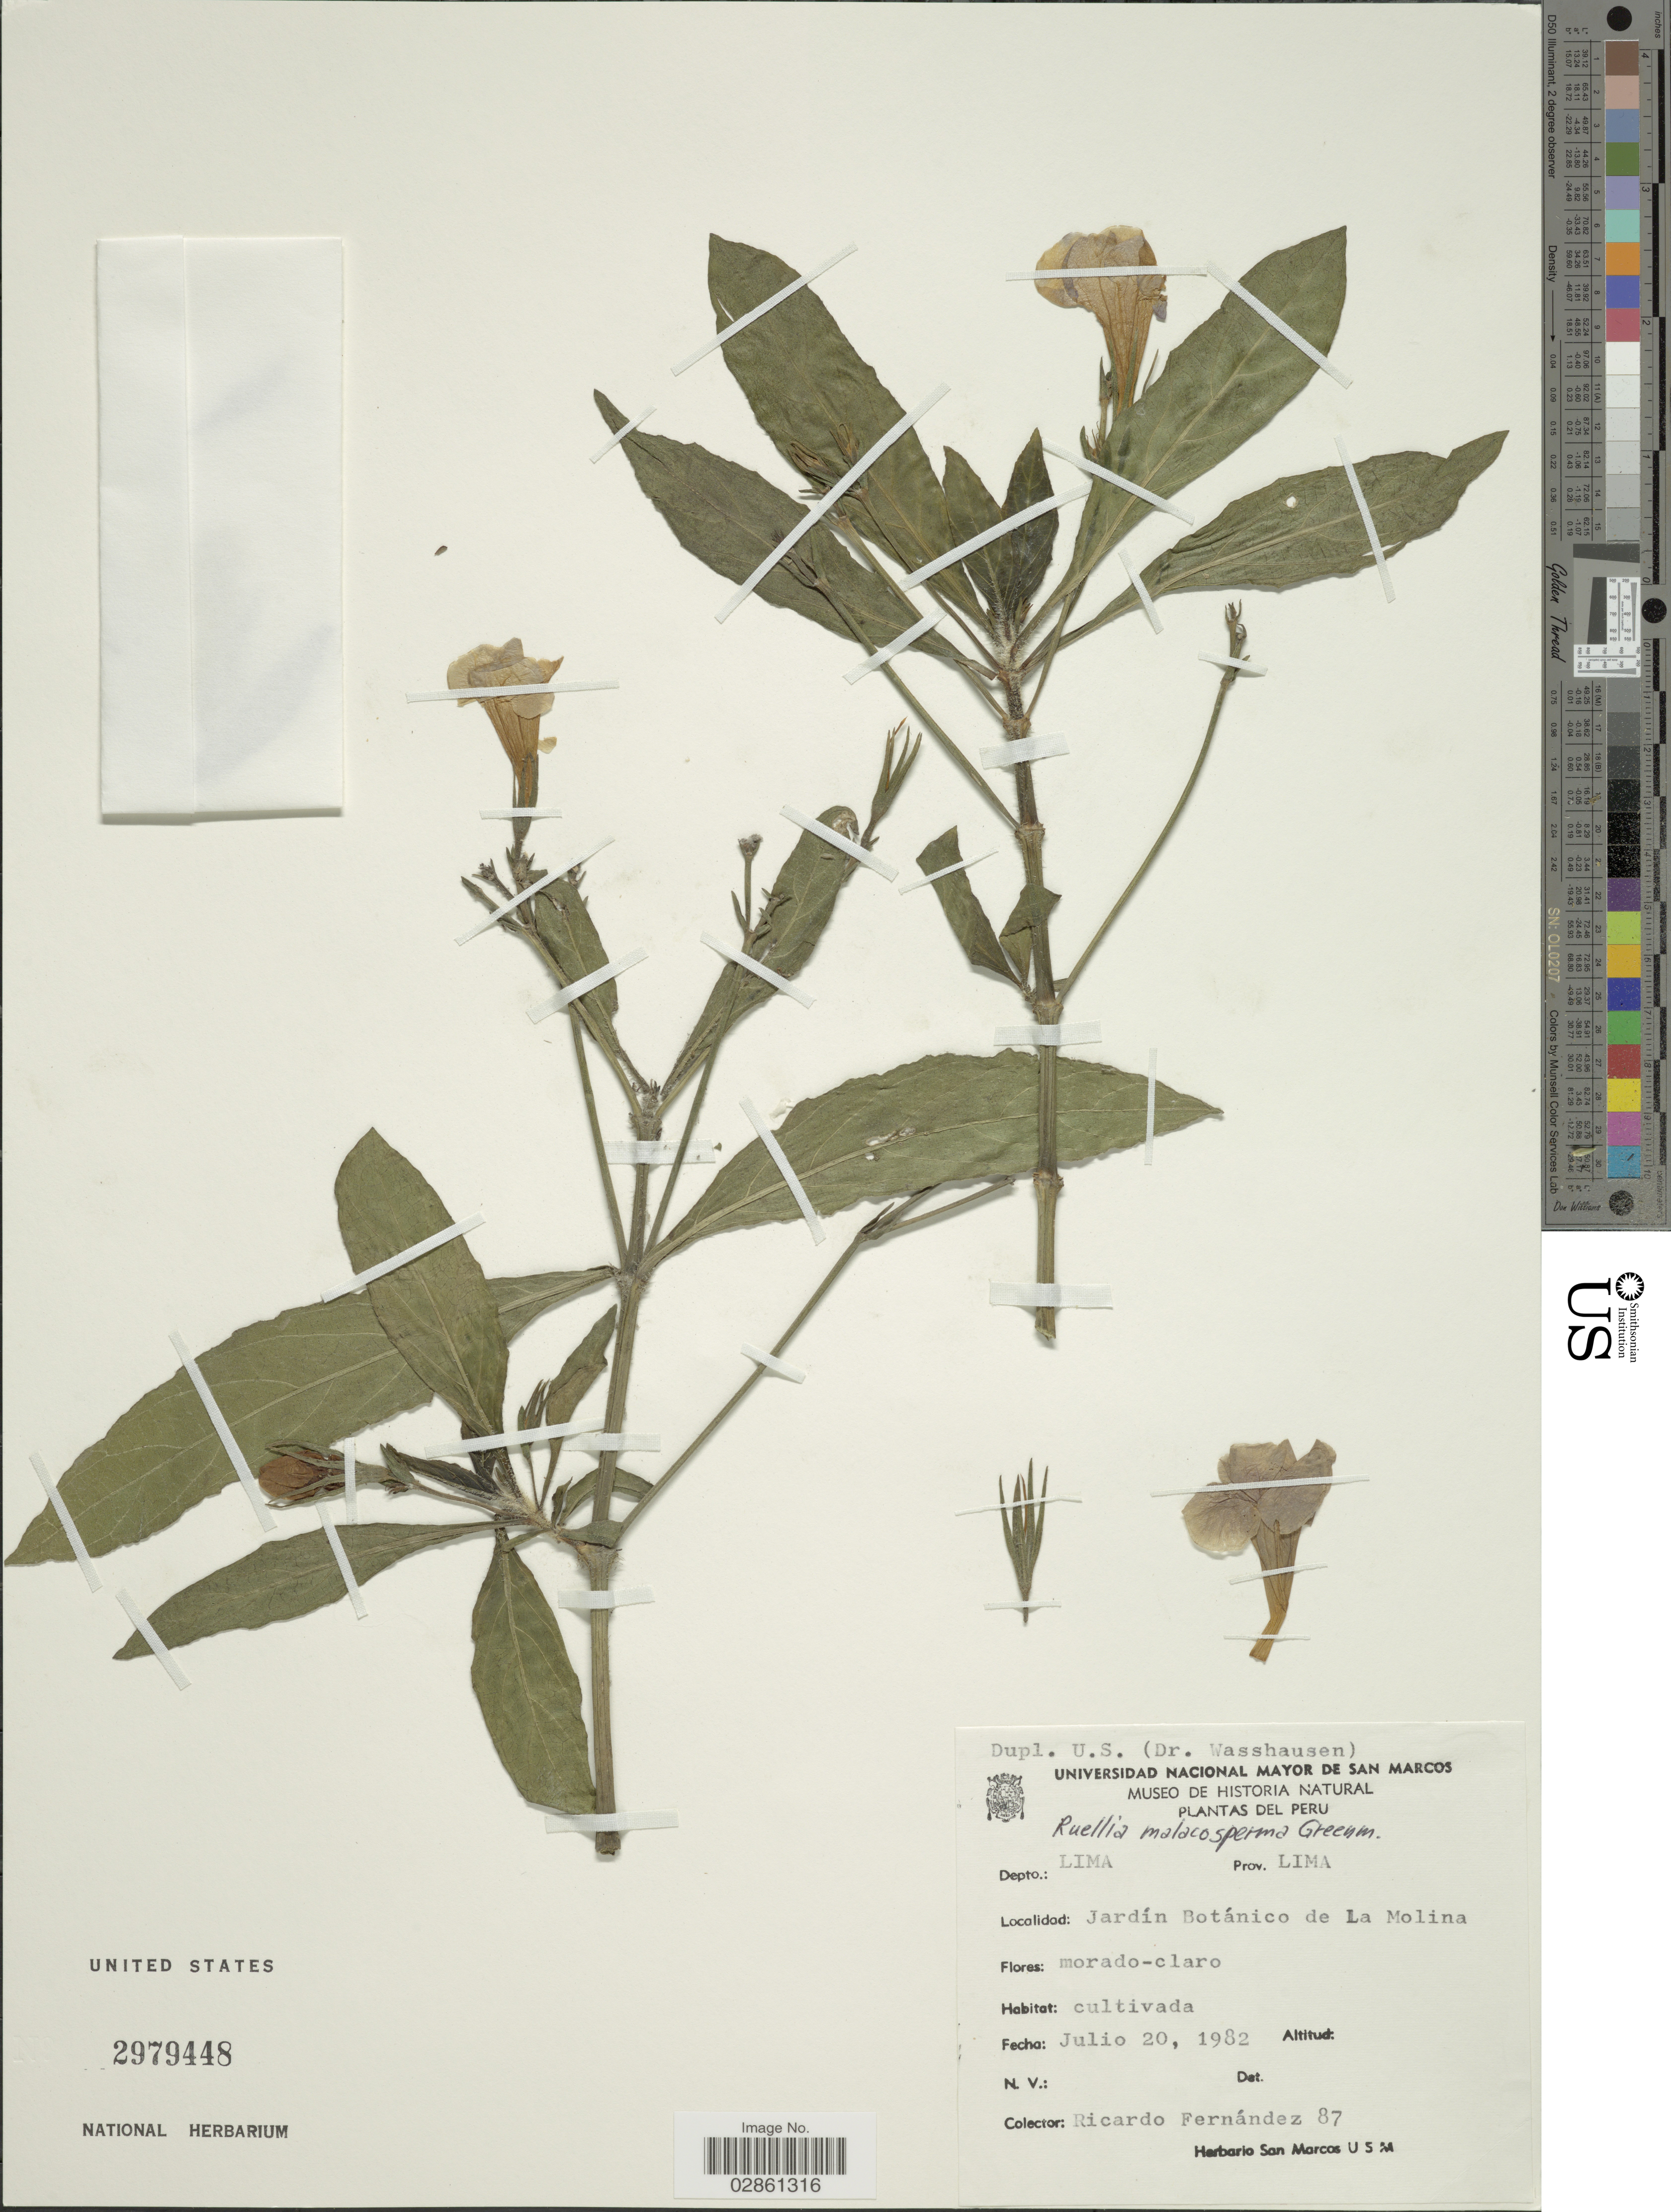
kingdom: Plantae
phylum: Tracheophyta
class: Magnoliopsida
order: Lamiales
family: Acanthaceae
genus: Ruellia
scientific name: Ruellia malacosperma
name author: Greenm.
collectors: R. Fernández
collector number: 87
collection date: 1982-07-20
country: Peru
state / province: Lima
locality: Depto. Lima, Prov. Lima, Jardín Botánico de La Molina.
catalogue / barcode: US 2979448